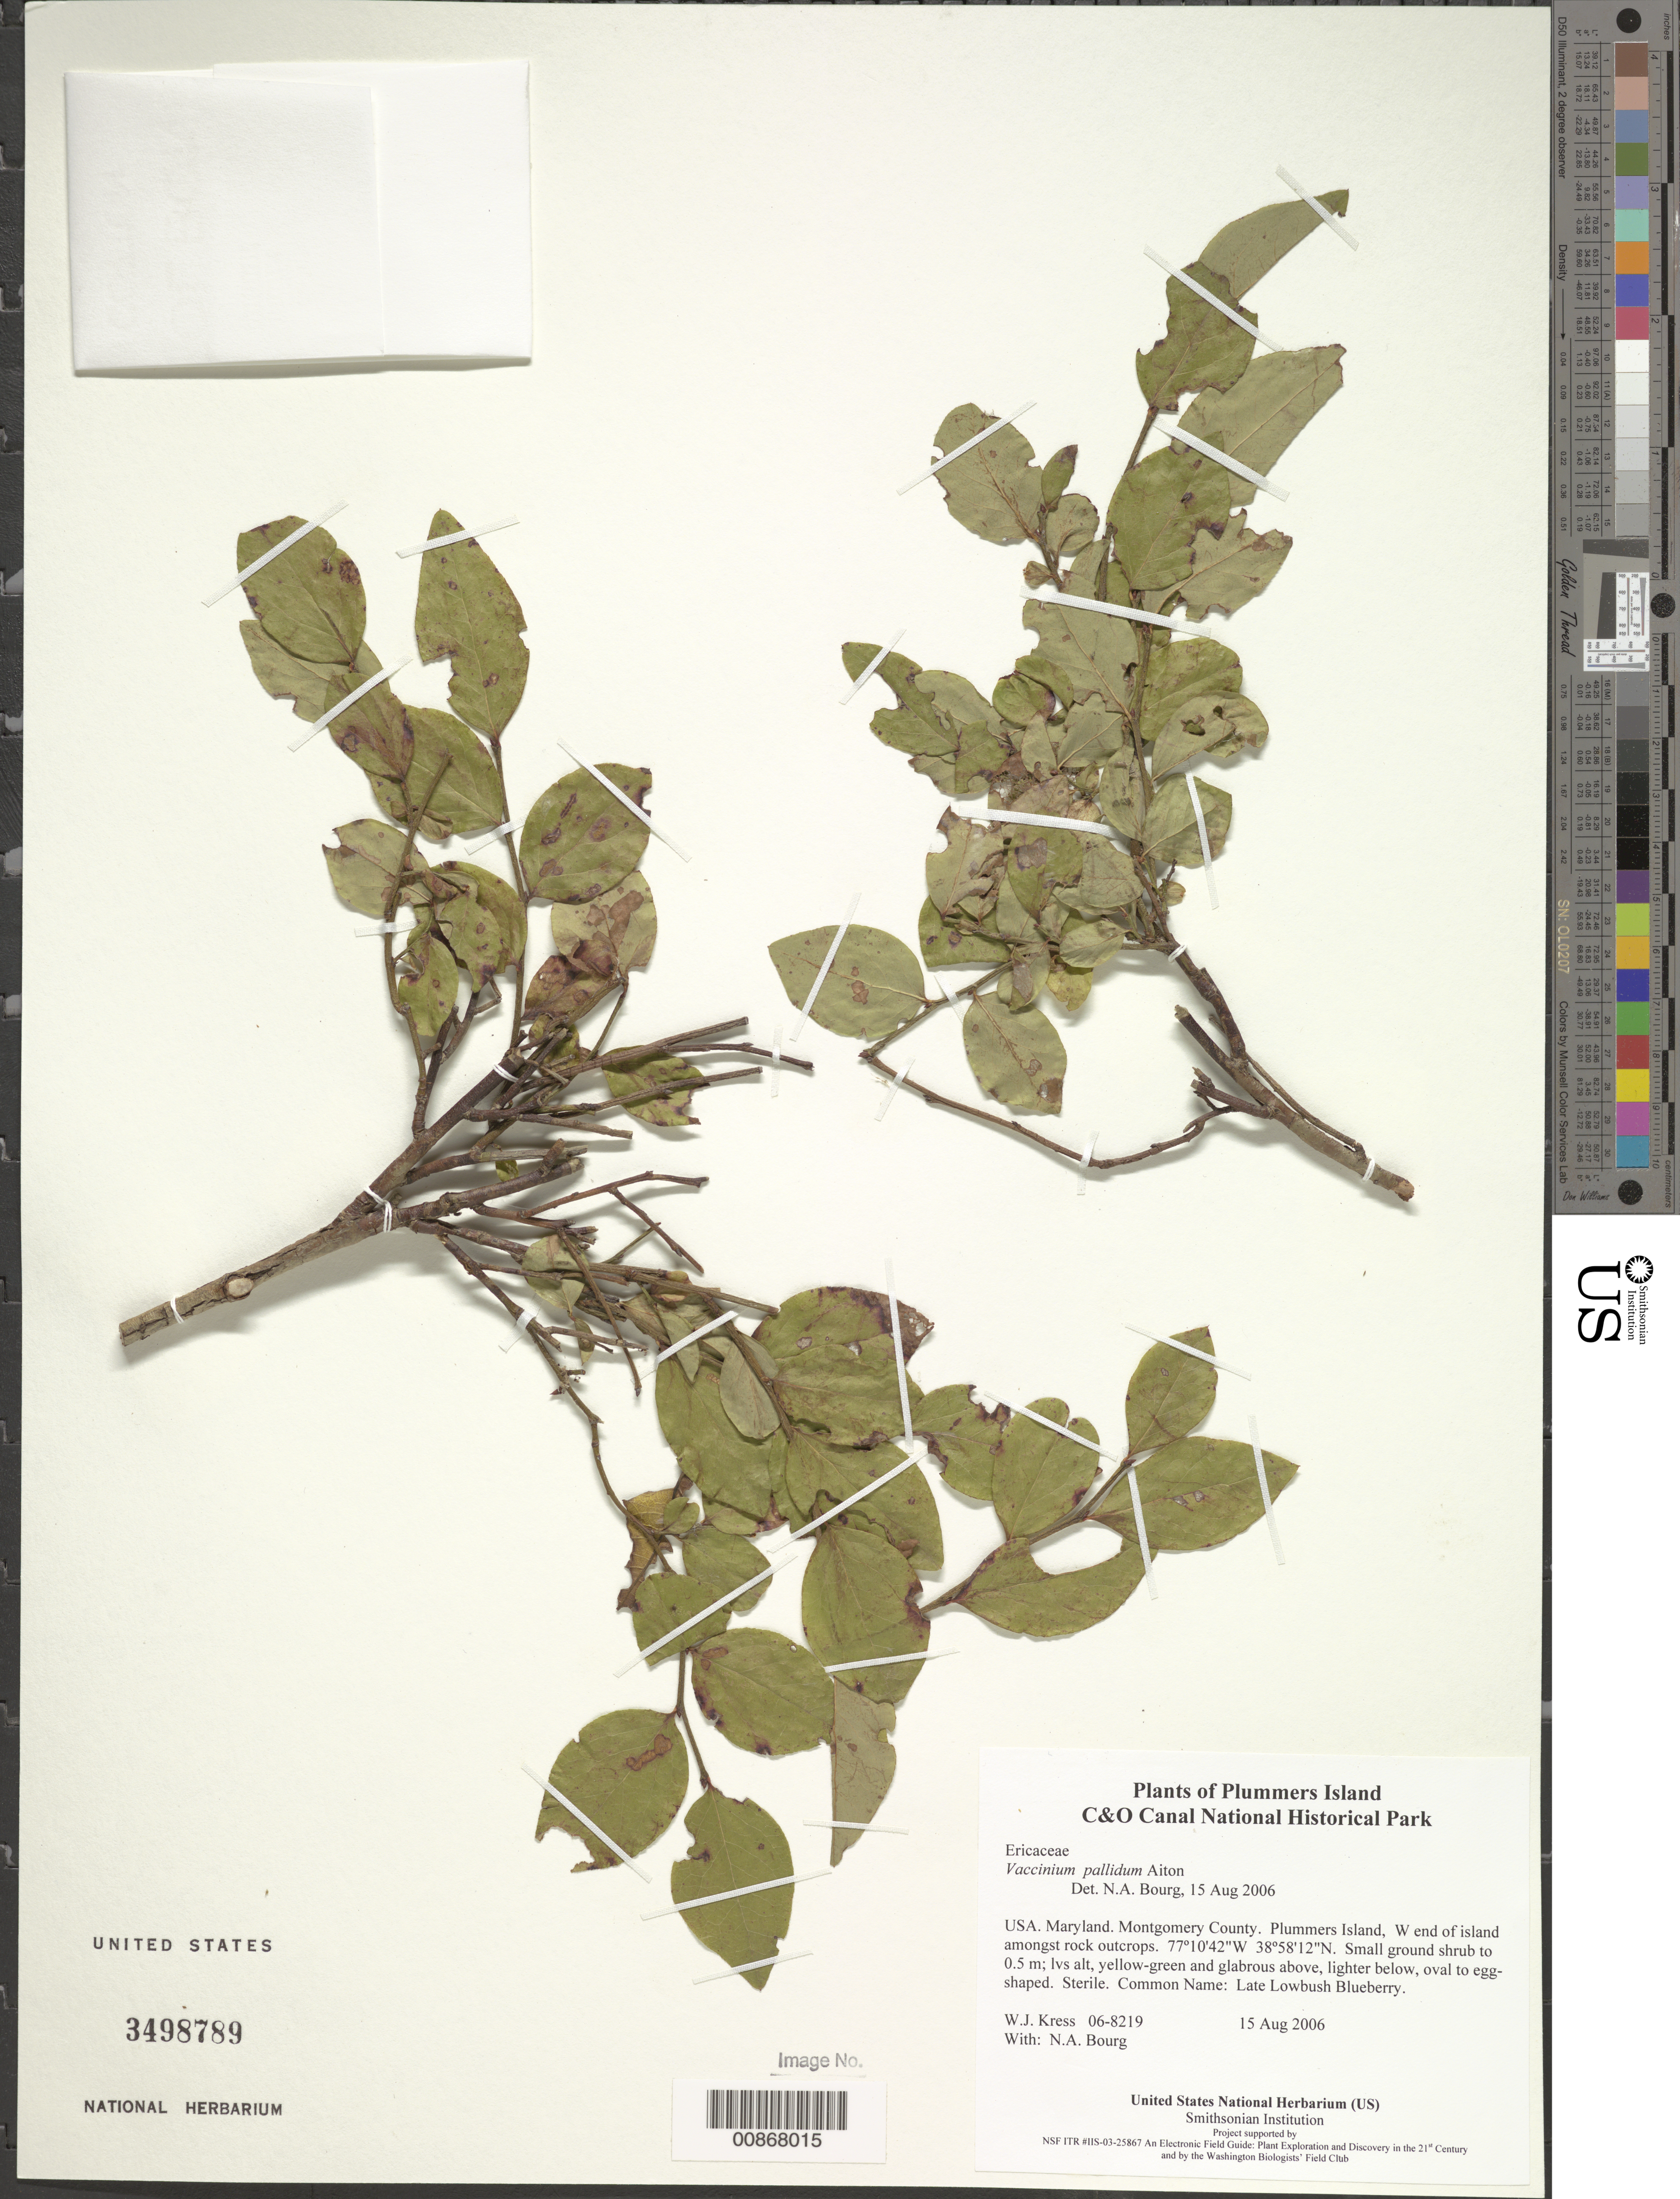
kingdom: Plantae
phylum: Tracheophyta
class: Magnoliopsida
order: Ericales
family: Ericaceae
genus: Vaccinium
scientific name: Vaccinium pallidum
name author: Aiton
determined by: Bourg, N. A.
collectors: W. J. Kress & N. A. Bourg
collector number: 06-8219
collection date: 2006-08-15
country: United States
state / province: Maryland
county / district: Montgomery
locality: Chesapeake and Ohio Canal National Historical Park, Plummers Island, W end of island amongst rock outcrops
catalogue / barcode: US 3498789